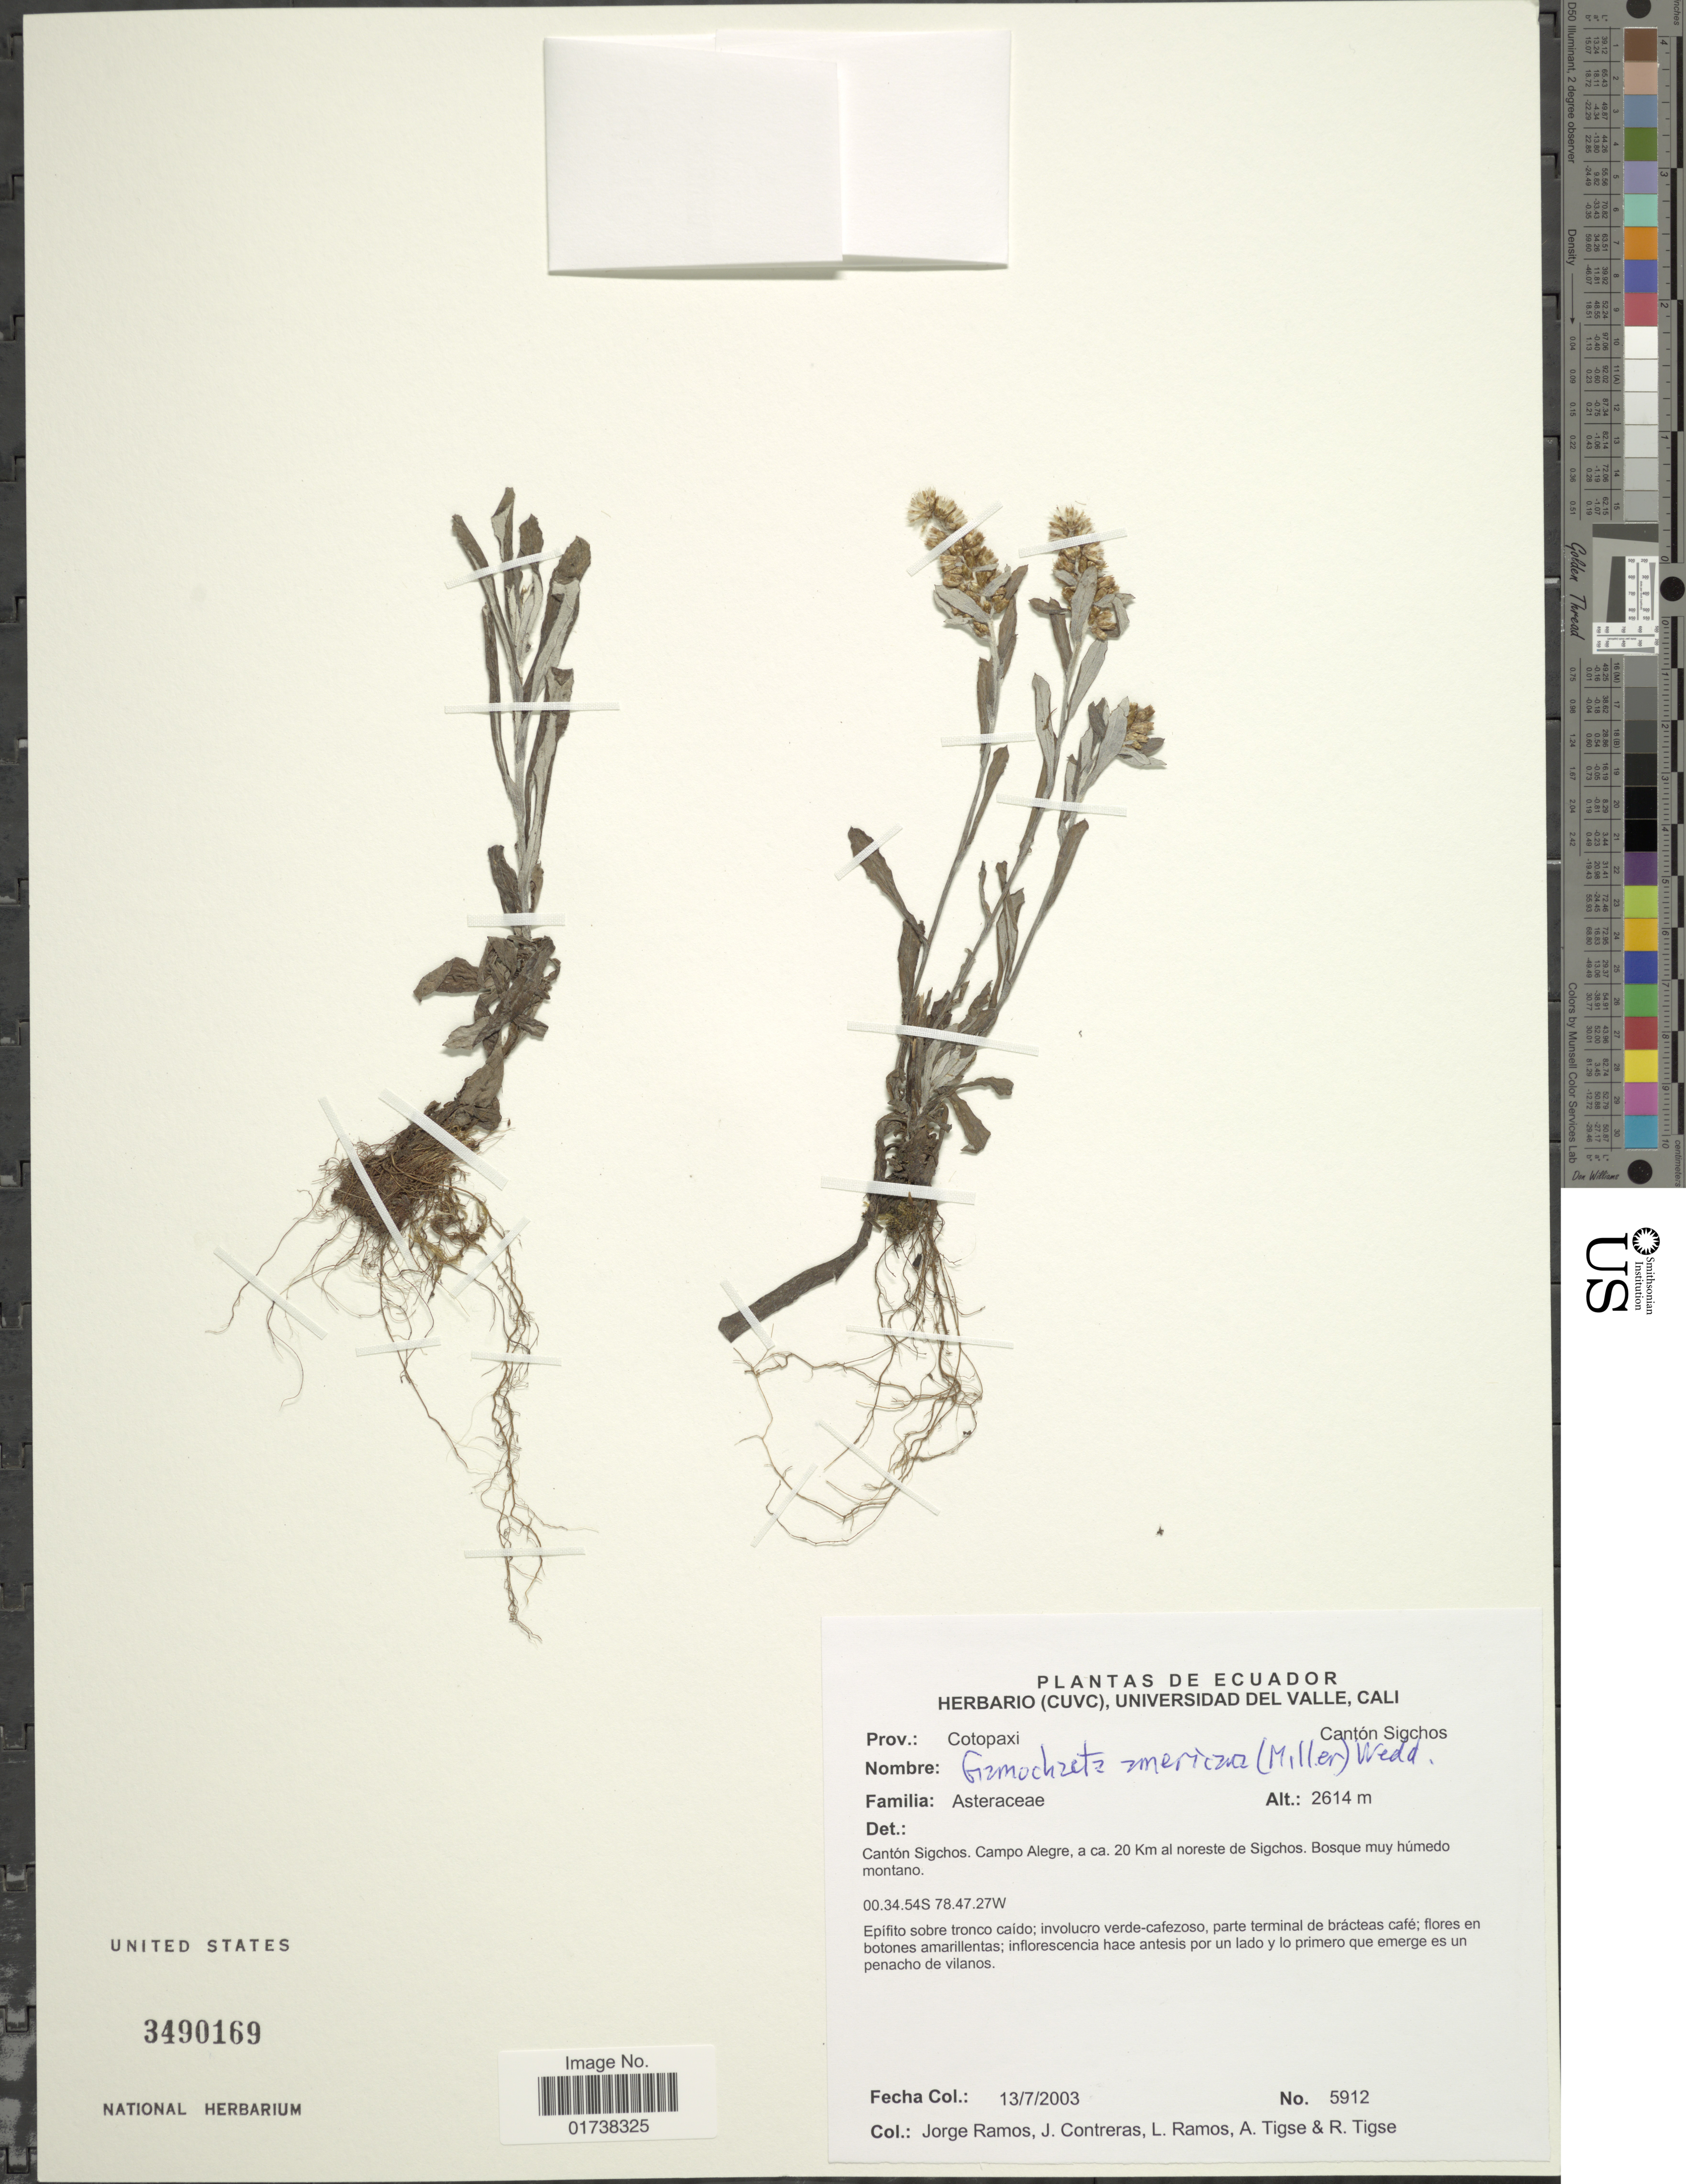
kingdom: Plantae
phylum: Tracheophyta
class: Magnoliopsida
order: Asterales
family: Asteraceae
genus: Gamochaeta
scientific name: Gamochaeta americana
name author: (Mill.) Wedd.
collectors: J. Ramos, J. Contreras, L. Ramos, A. Tigse & R. Tigse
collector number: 5912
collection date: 2003-07-13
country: Ecuador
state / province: Cotopaxi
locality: Canton Sigchos, Campo Alegre, a ca. 20 Km al noreste de Sigchos, Bosque muy humedo montano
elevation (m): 2614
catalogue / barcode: US 3490169